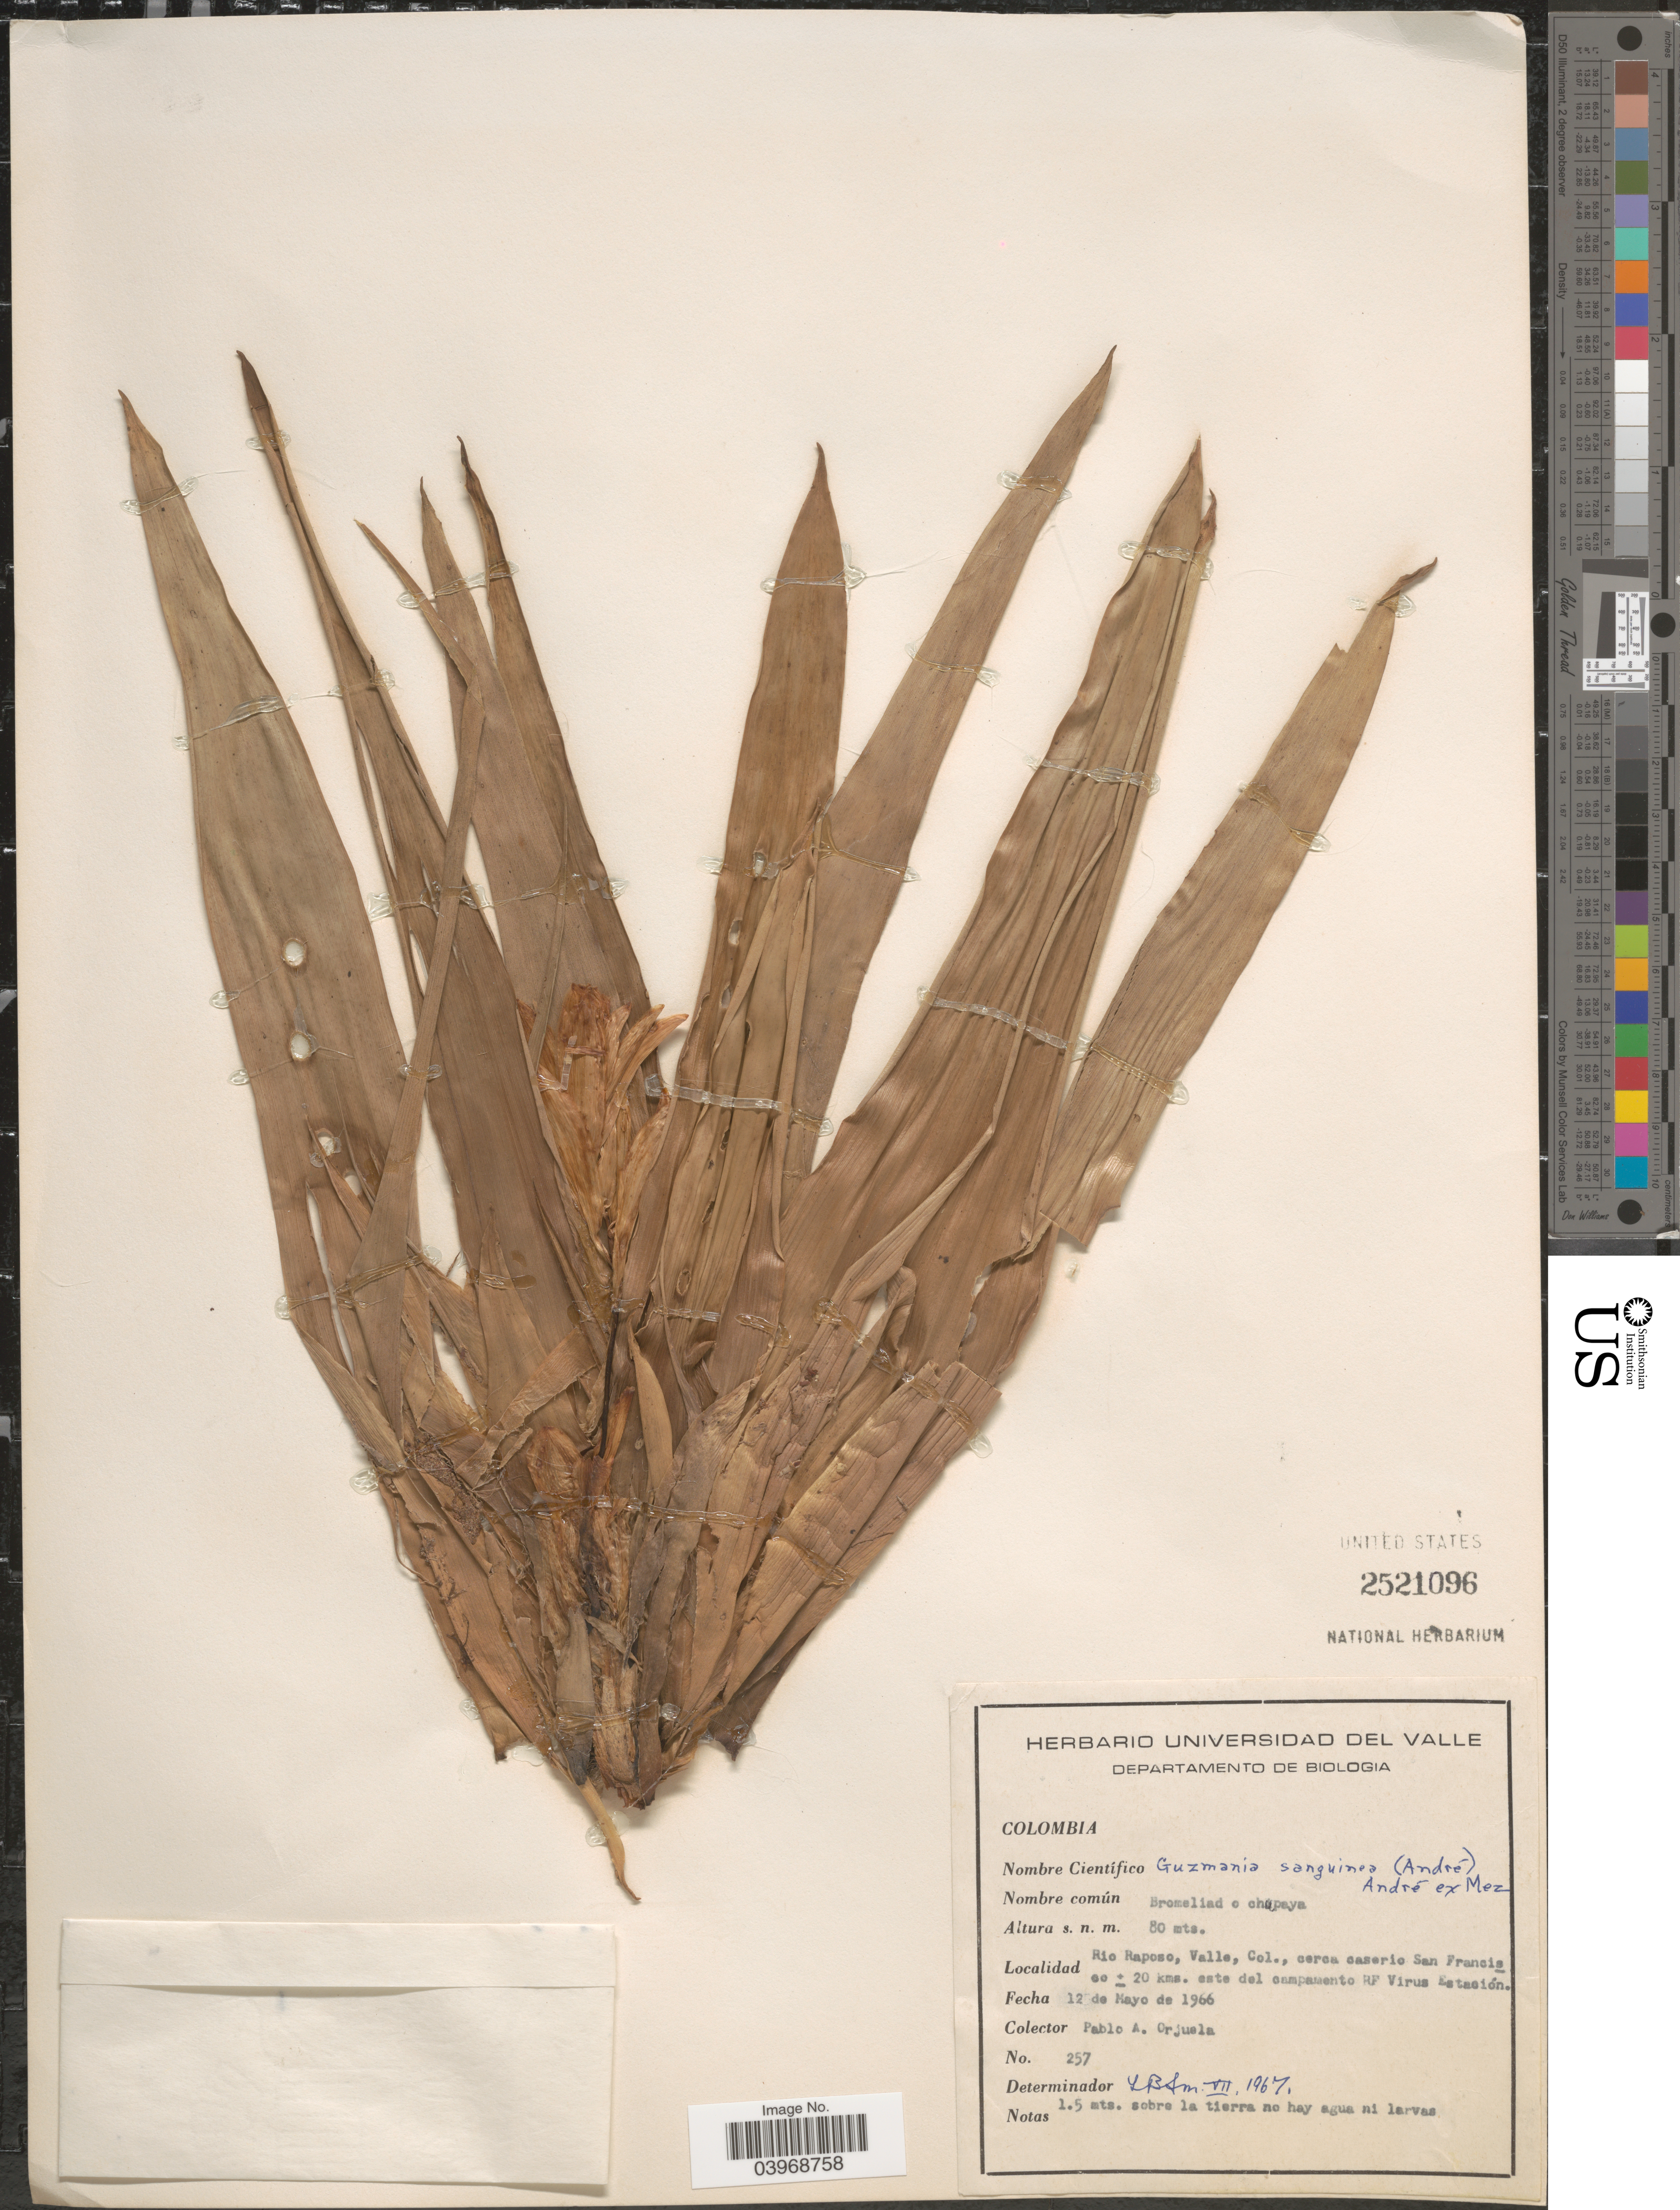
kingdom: Plantae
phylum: Tracheophyta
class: Liliopsida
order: Poales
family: Bromeliaceae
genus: Guzmania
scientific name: Guzmania sanguinea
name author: (André) André ex Mez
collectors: P. A. Orjuela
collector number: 257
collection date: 1966-05-12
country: Colombia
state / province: Valle del Cauca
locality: Rio Raposo, Valle, cerca caserio San Francis. 20 kms. este del campamento RF Virus Estación.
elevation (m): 80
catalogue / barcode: US 2521096